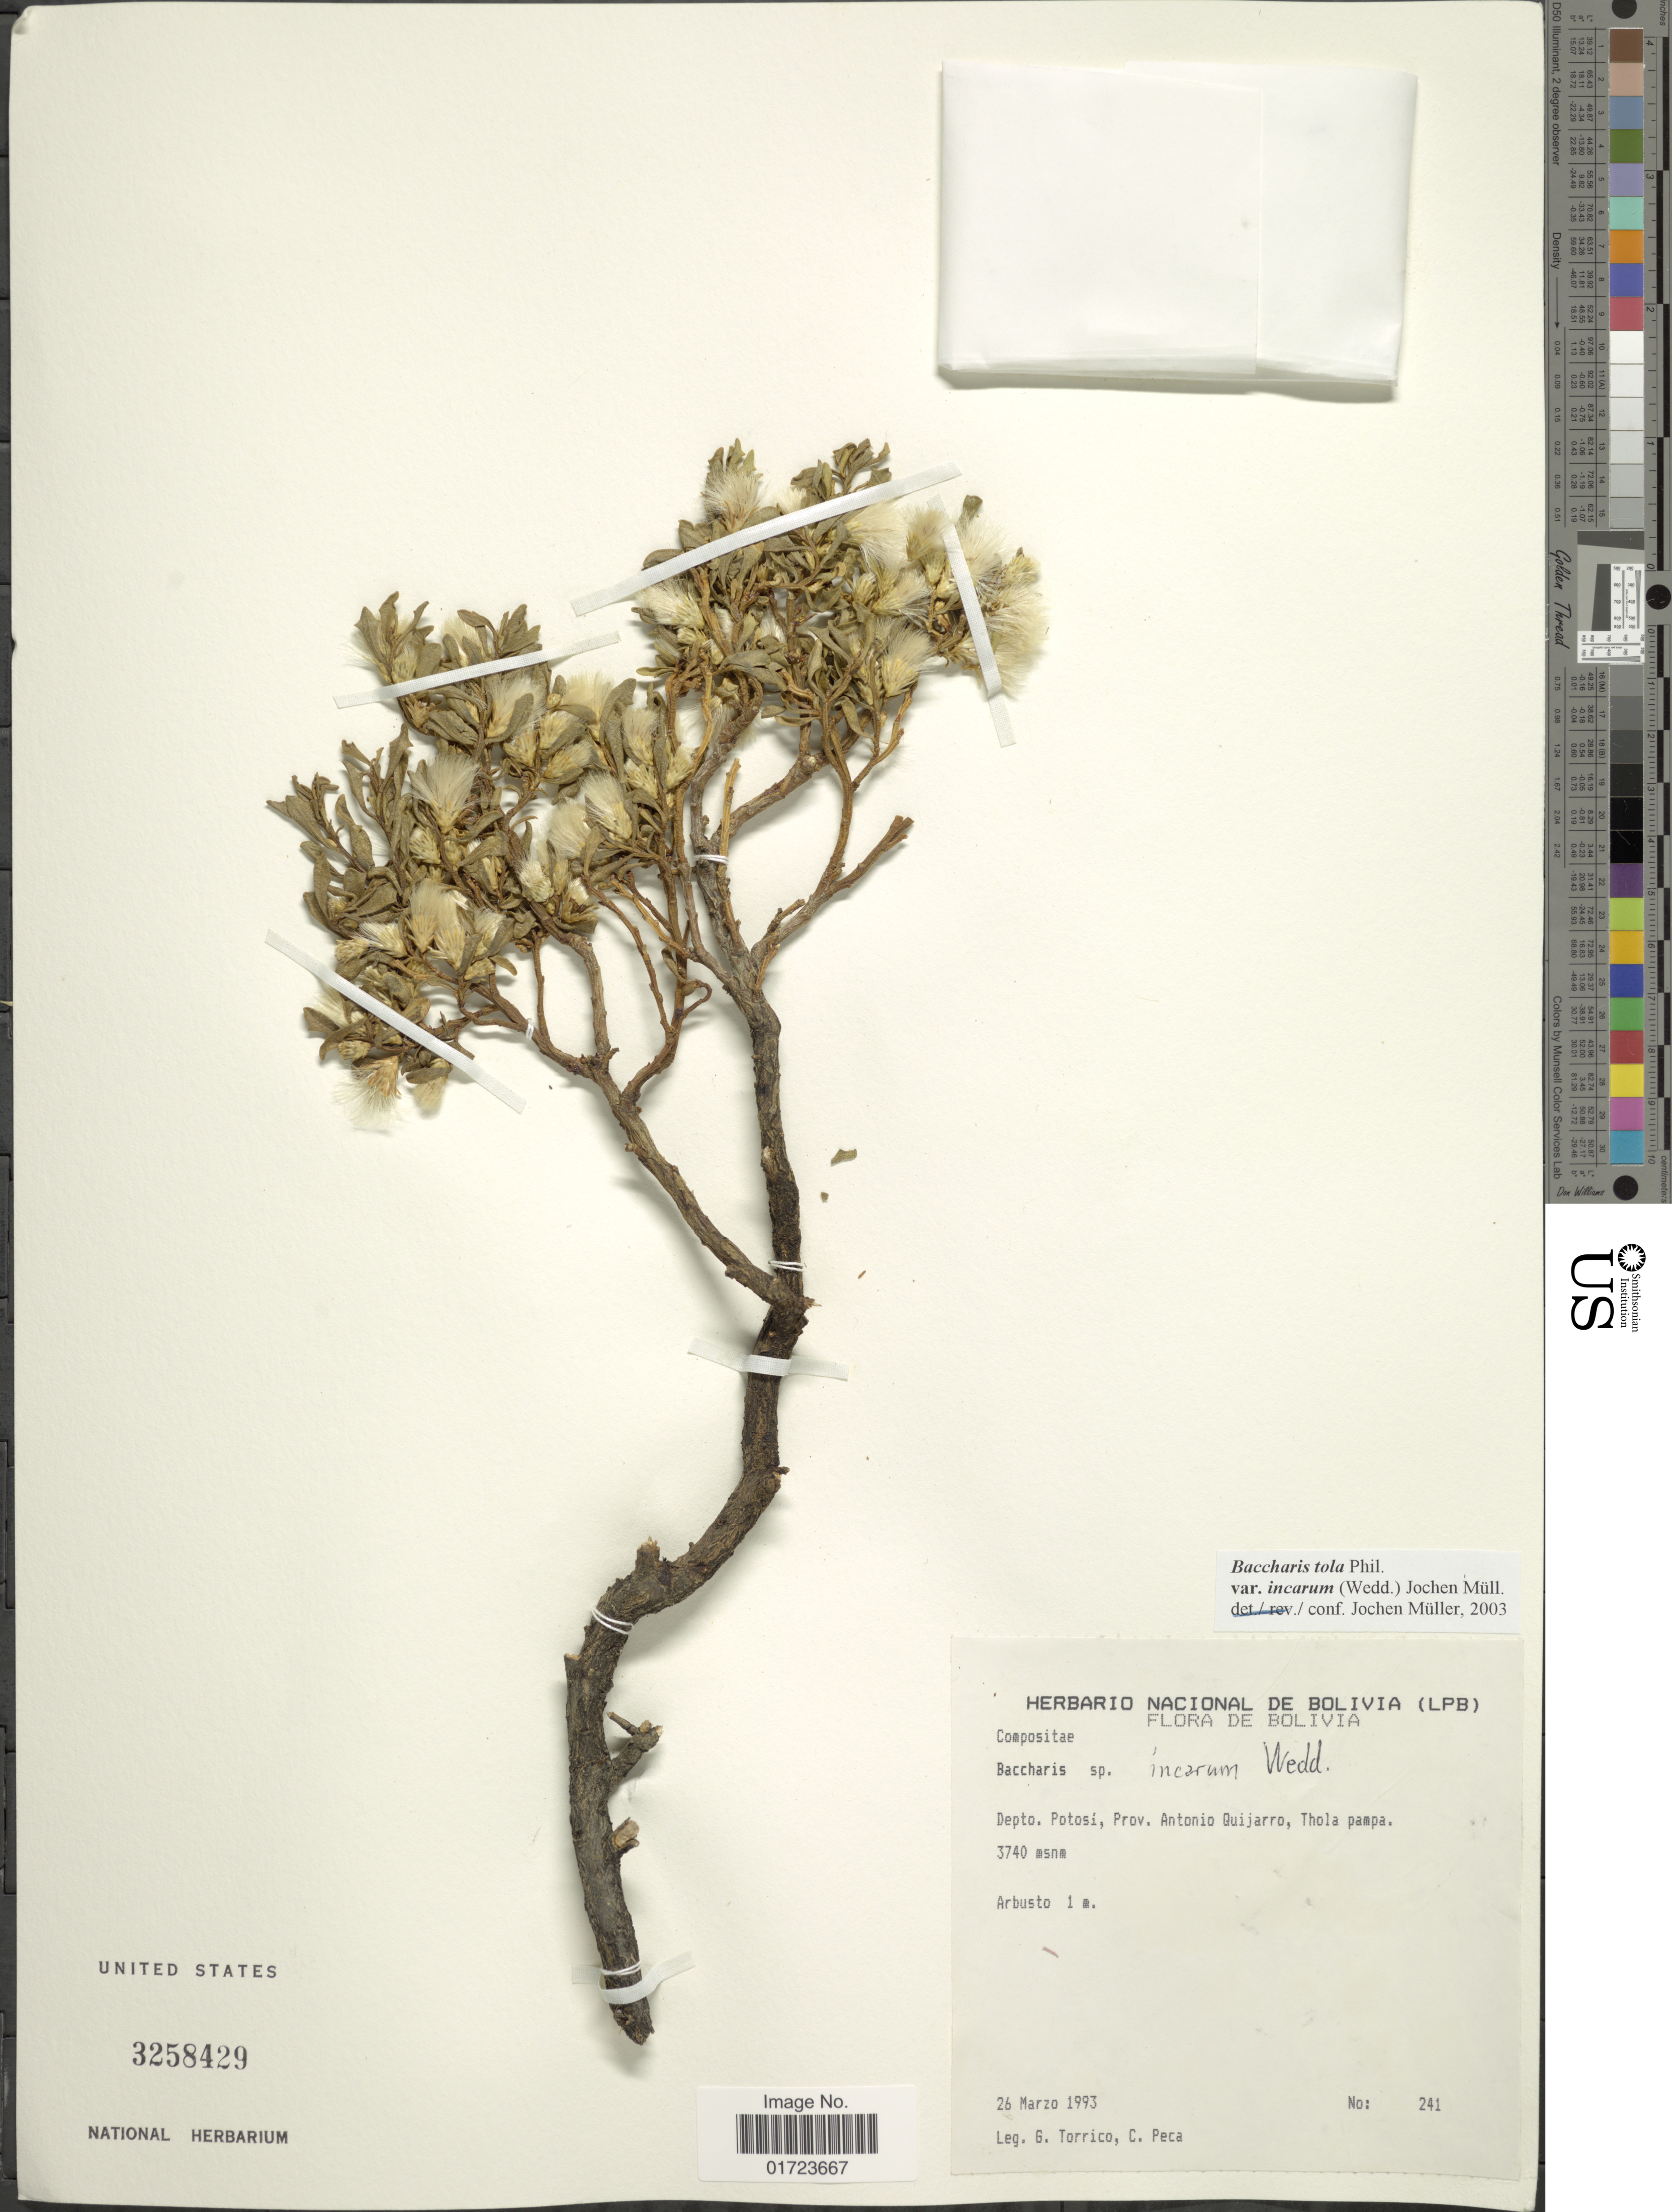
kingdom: Plantae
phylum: Tracheophyta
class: Magnoliopsida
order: Asterales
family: Asteraceae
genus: Baccharis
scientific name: Baccharis tola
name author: Phil.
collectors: G. Torrico & C. Peca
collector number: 241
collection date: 1993-03-26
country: Bolivia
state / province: Potosi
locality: Depto. Potosi. Prov. Antonio Quijarro, Thola pampa.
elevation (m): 3740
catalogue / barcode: US 3258429